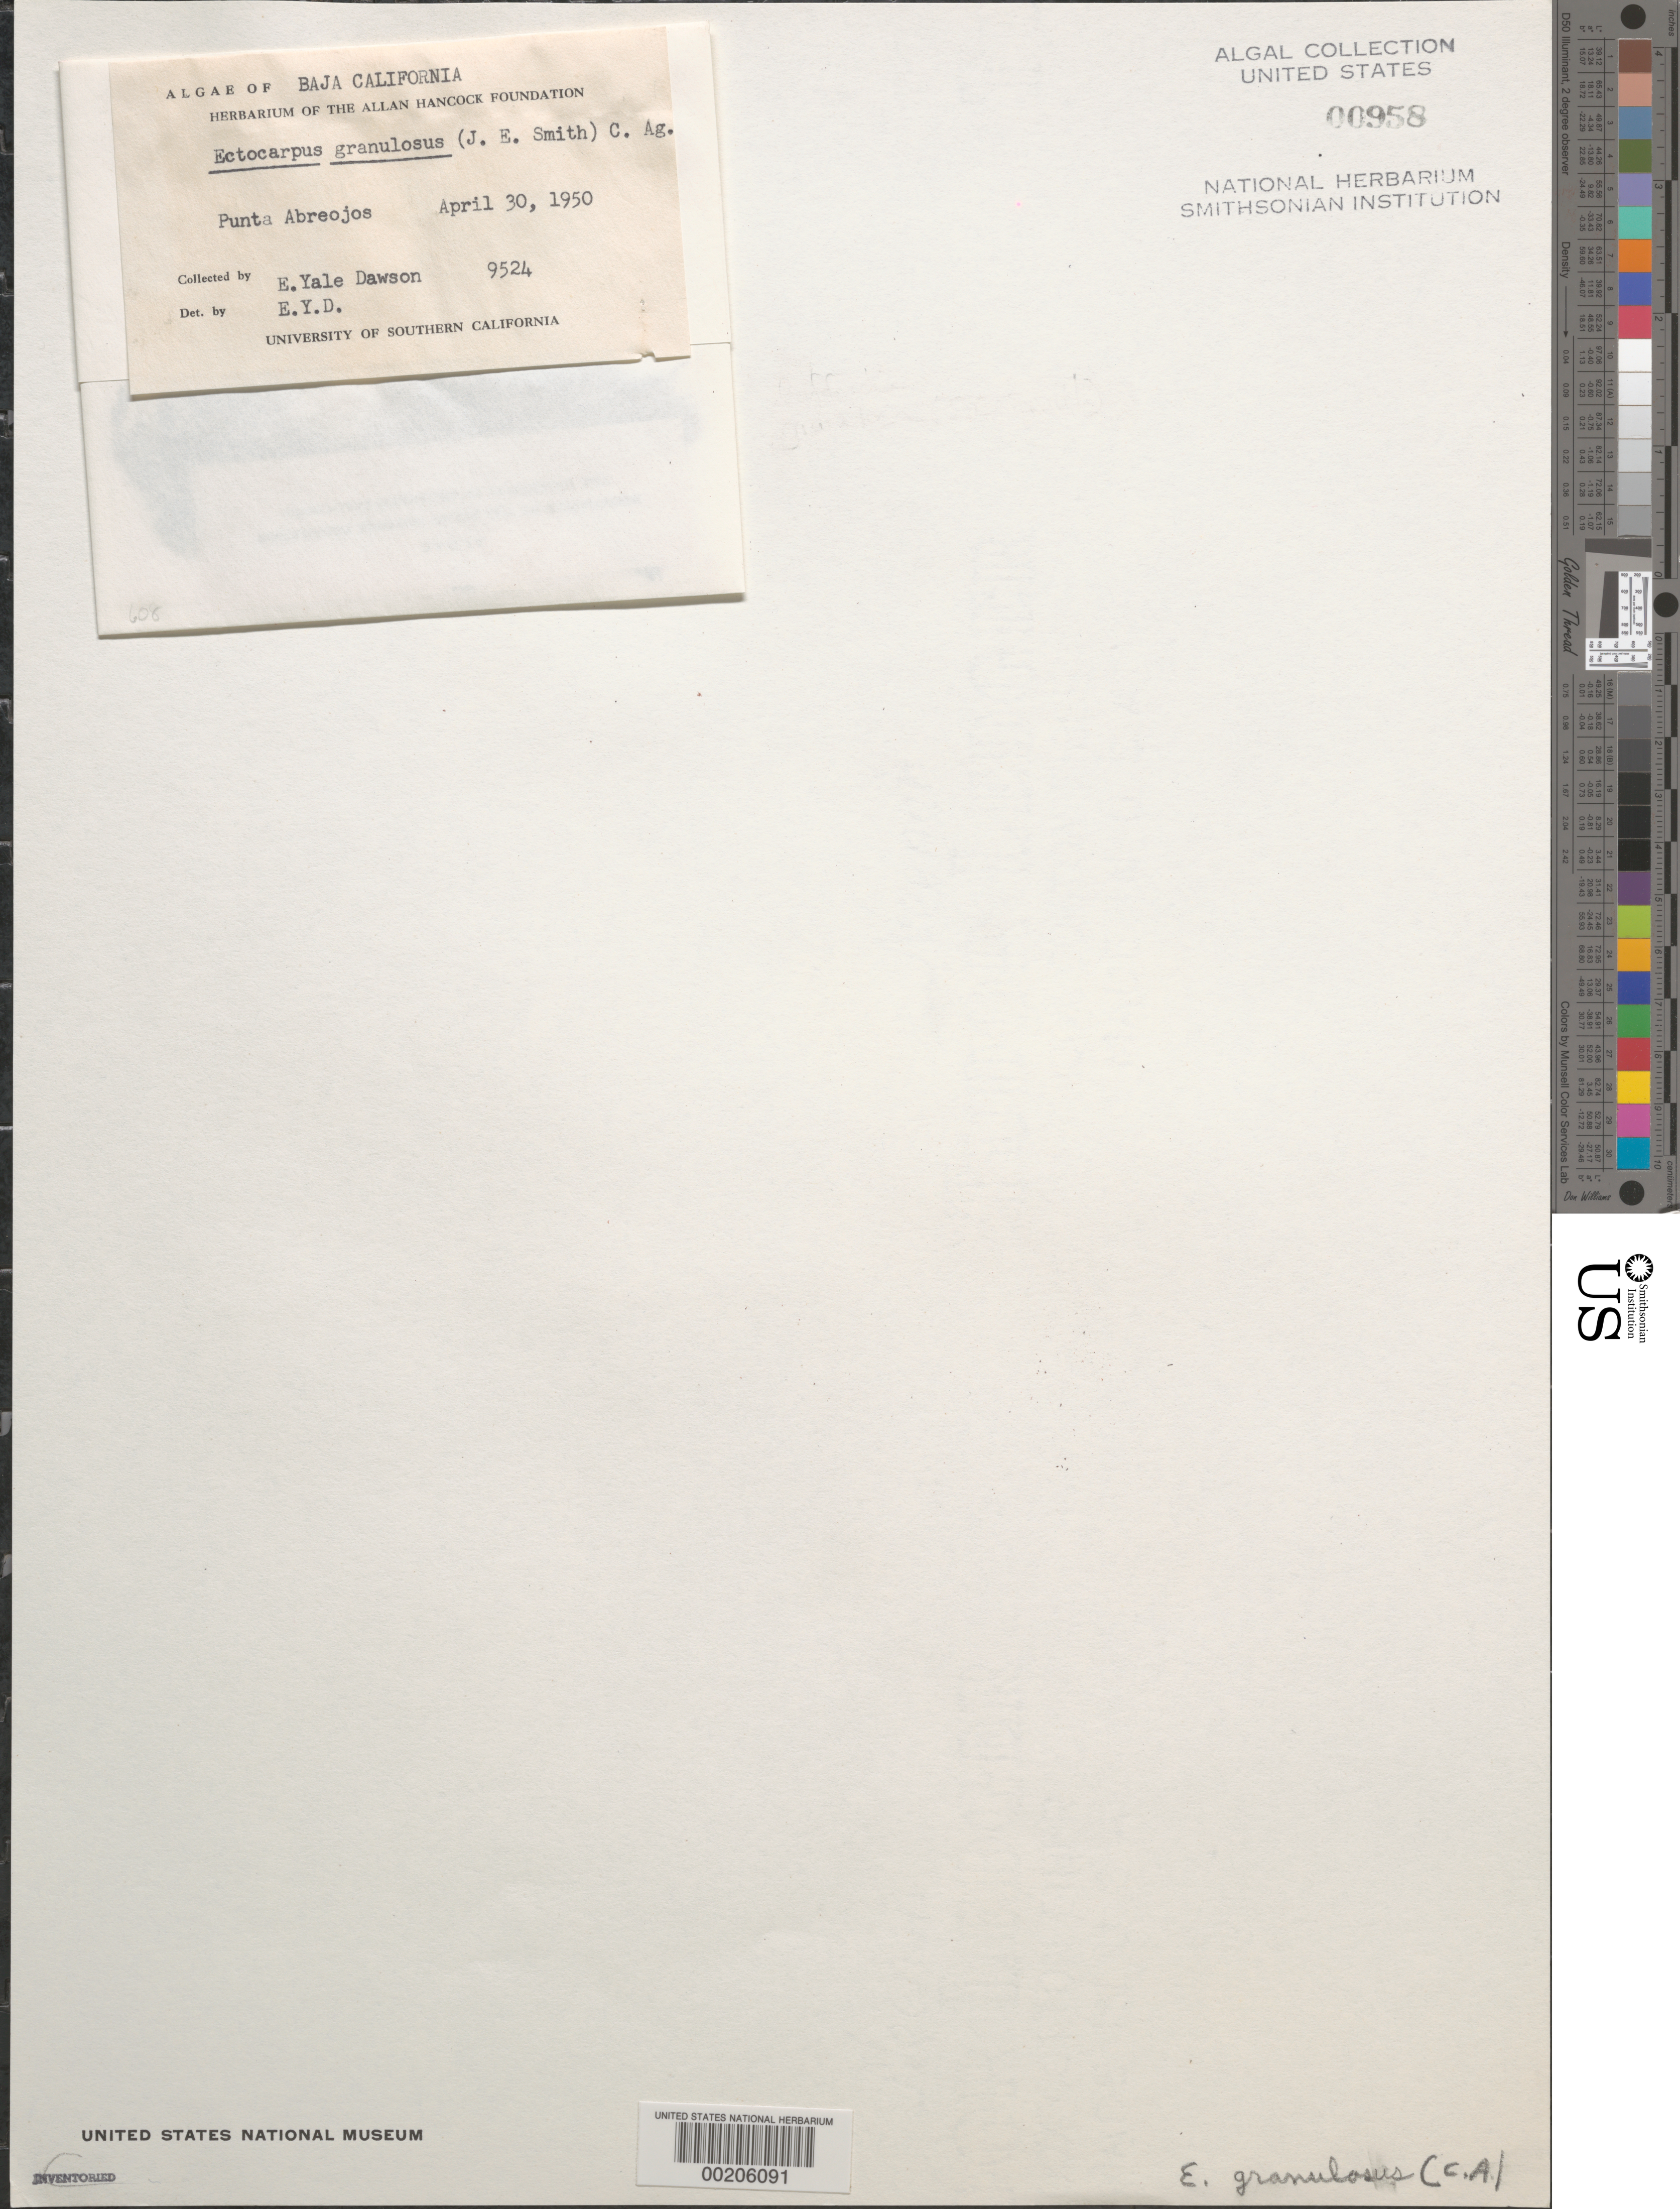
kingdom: Chromista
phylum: Ochrophyta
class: Phaeophyceae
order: Ectocarpales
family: Acinetosporaceae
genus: Hincksia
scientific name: Hincksia granulosa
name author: (Sm.) P.C. Silva in P.C. Silva et al.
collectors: E. Y. Dawson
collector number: EYD 9524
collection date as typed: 30 Apr 1950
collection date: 1950-04-30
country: Mexico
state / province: Baja California Sur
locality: Punta Abreojos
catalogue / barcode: US 958